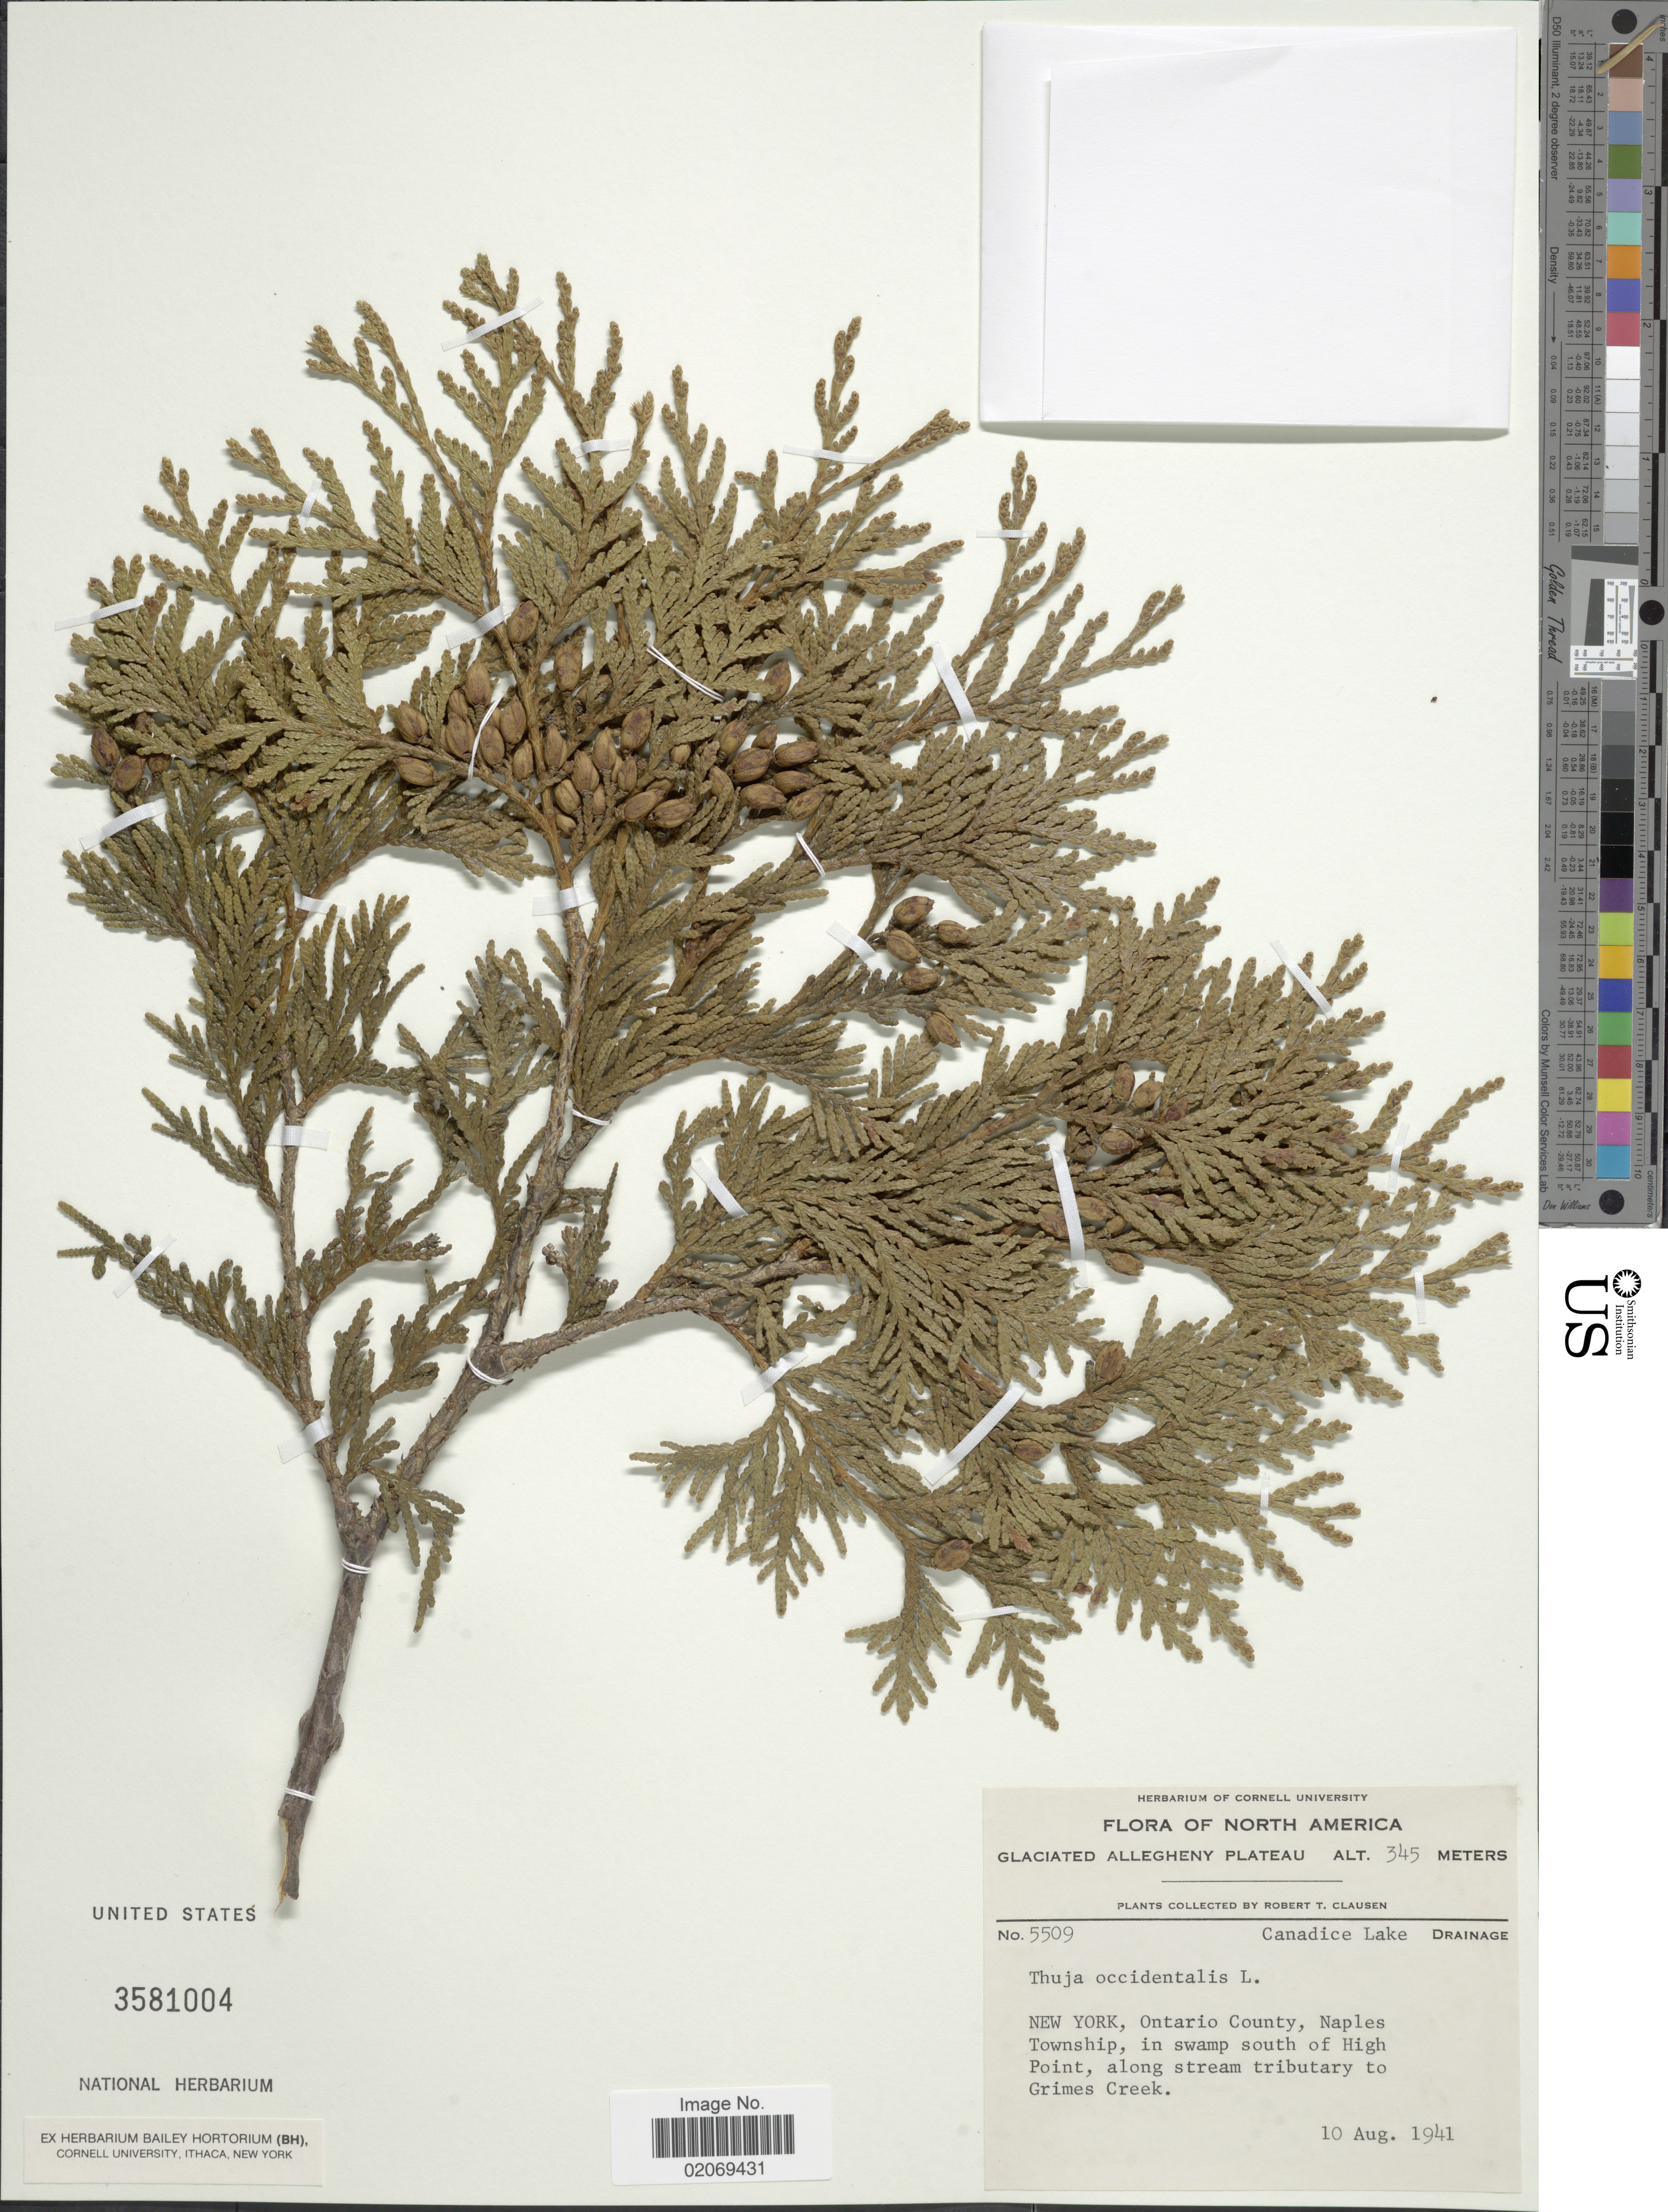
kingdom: Plantae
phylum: Tracheophyta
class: Pinopsida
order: Pinales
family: Cupressaceae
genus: Thuja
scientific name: Thuja occidentalis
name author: L.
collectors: R. T. Clausen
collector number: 5509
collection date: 1941-08-10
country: United States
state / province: New York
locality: Glaciated Allegheny Plateau, Onatrio County, Naples Township, in swamp south of High Point, along stream tributary to Grimes Creek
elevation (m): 345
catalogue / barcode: US 3581004